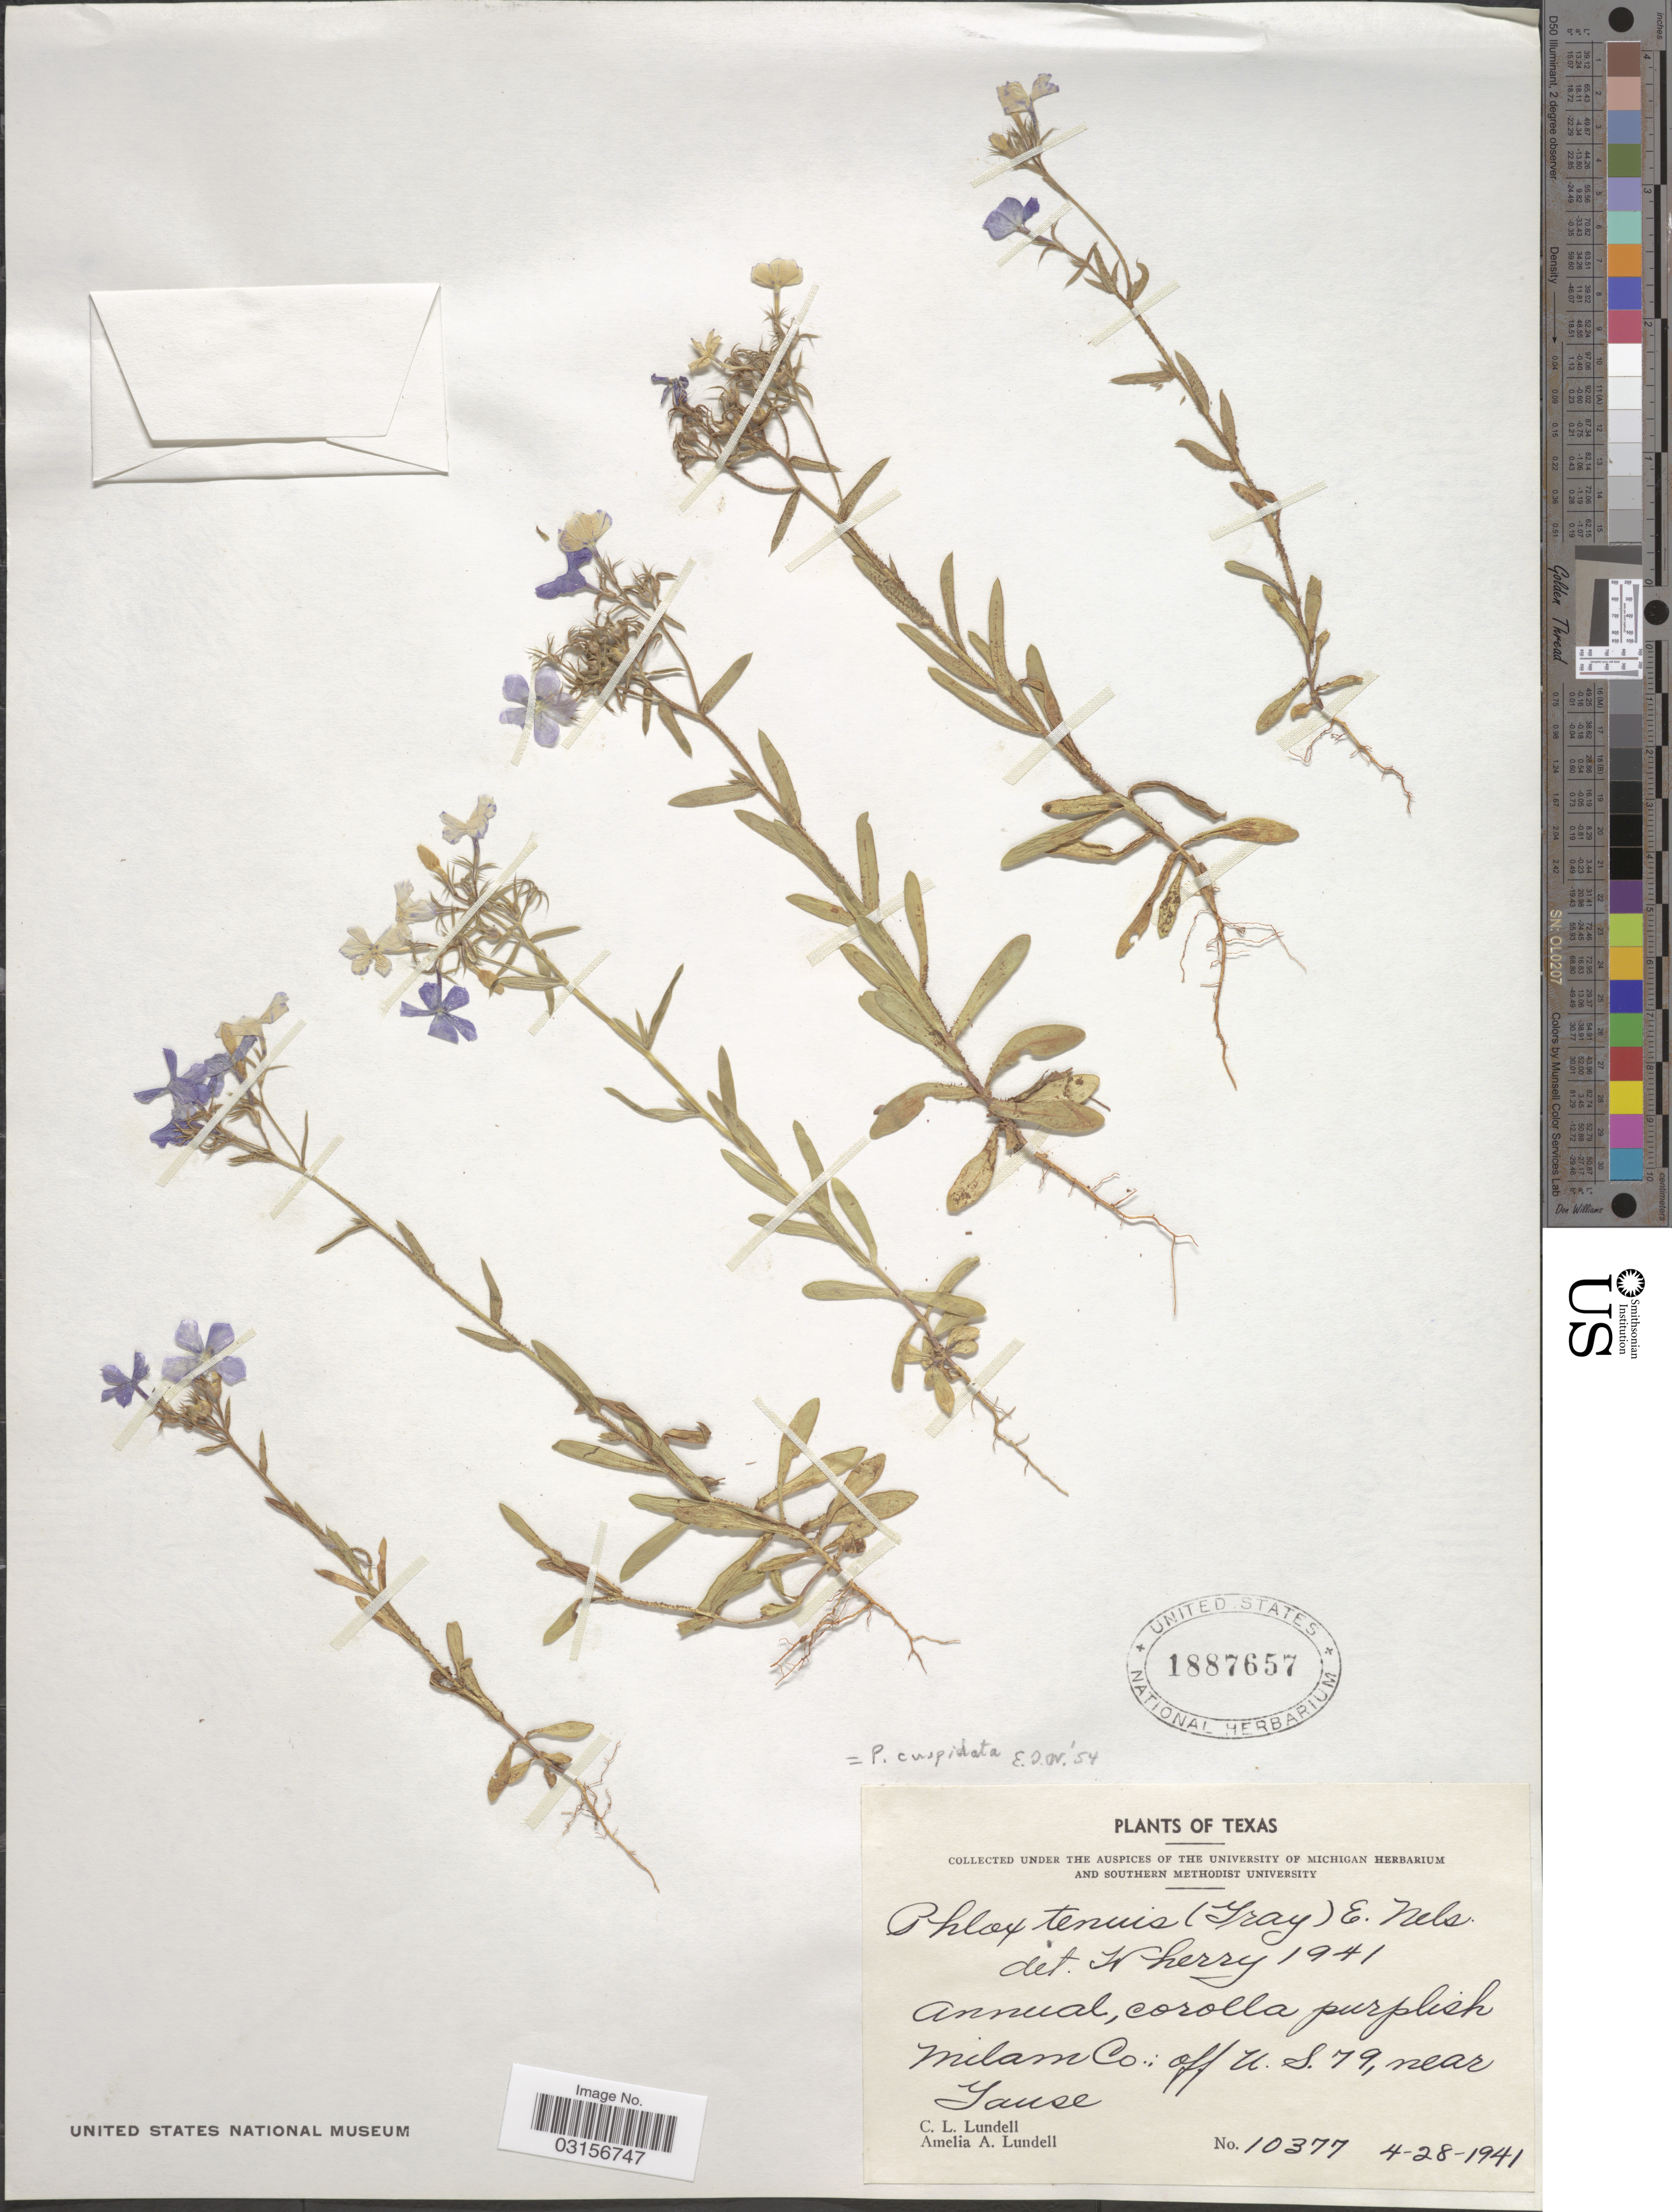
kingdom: Plantae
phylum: Tracheophyta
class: Magnoliopsida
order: Ericales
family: Polemoniaceae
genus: Phlox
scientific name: Phlox cuspidata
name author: Scheele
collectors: C. L. Lundell & A. A. Lundell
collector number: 10377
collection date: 1941-04-28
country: United States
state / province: Texas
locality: Milam Co.: off U.S. 79, near Yause.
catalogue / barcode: US 1887657